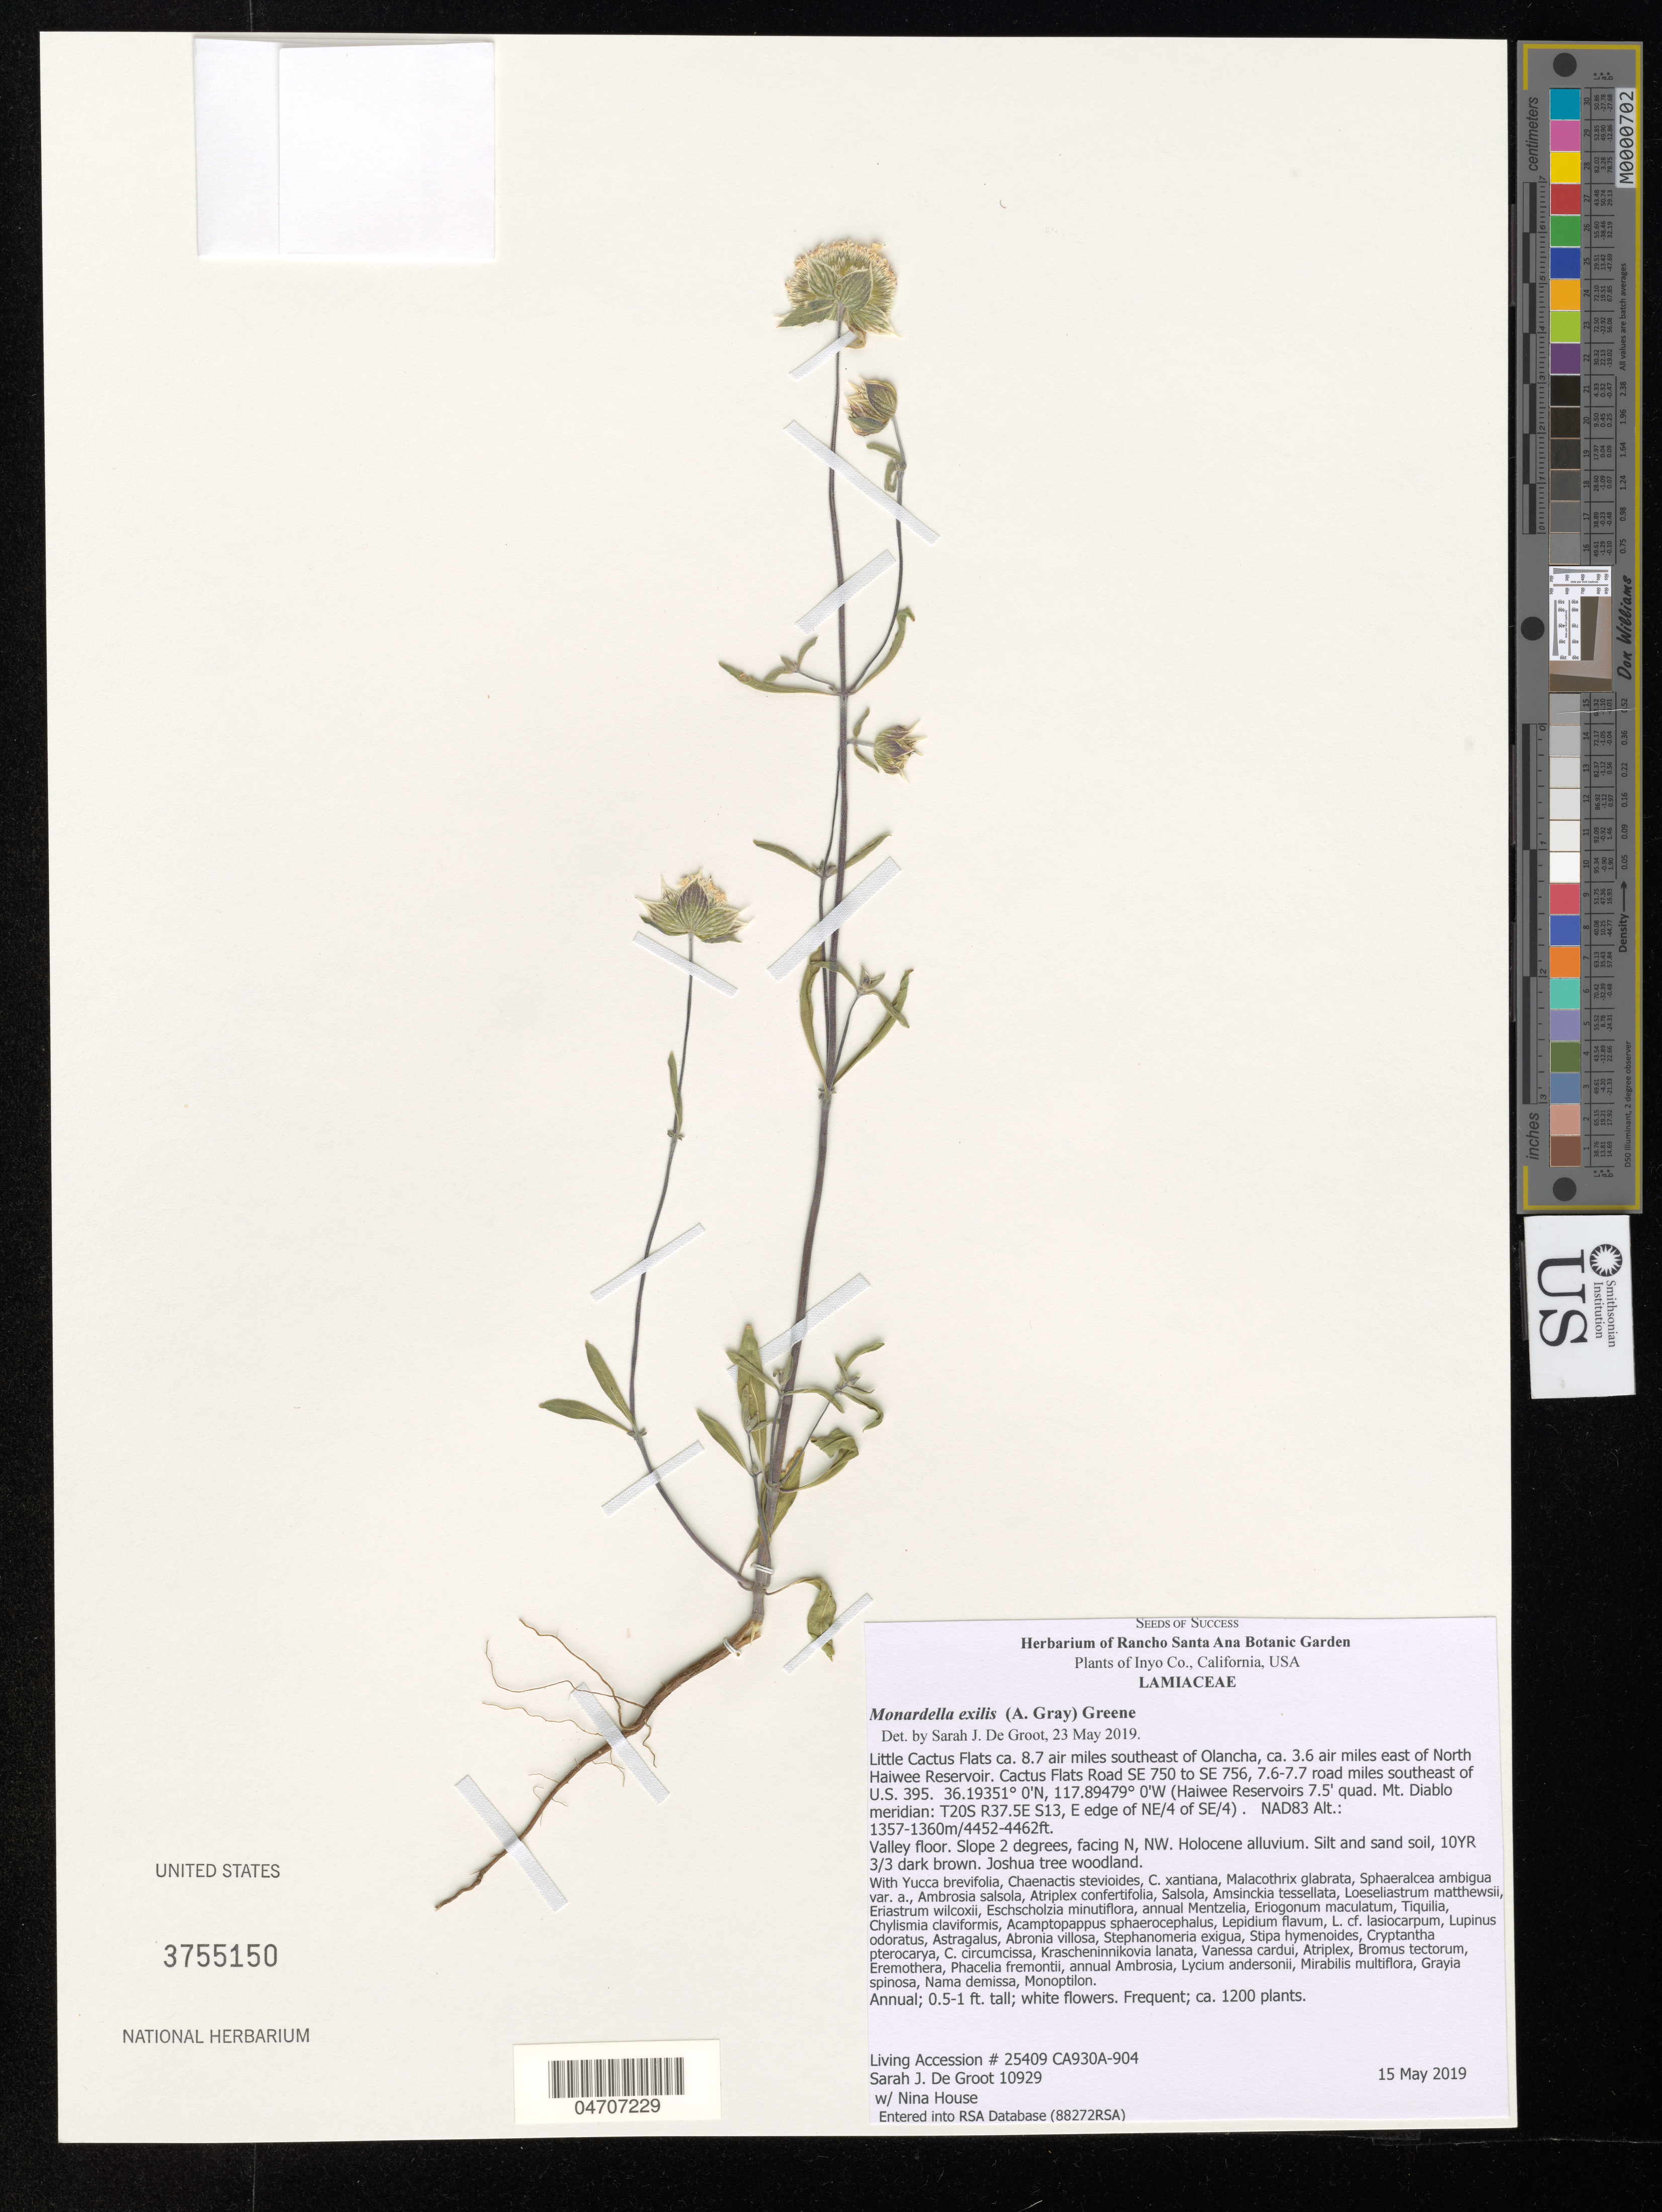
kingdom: Plantae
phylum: Tracheophyta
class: Magnoliopsida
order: Lamiales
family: Lamiaceae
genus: Monardella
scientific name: Monardella exilis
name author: (A. Gray) Greene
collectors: S. De Groot & N. House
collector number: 10929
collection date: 2019-05-15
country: United States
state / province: California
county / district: Inyo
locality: Inyo Co. Little Cactus Flats ca. 8.7 air miles southeast of Olancha, ca. 3.6 air miles east of North Haiwee Reservoir. Cactus Flats Road SE 756, 7.6-7.7 road miles southeast of U.S. 395. (Haiwee Reservoirs 7.5' quad. Mt. Diablo meridian: T20S R37.5E S13, E edge of NE/4 of SE/4). NAD83.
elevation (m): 1357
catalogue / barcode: US 3755150